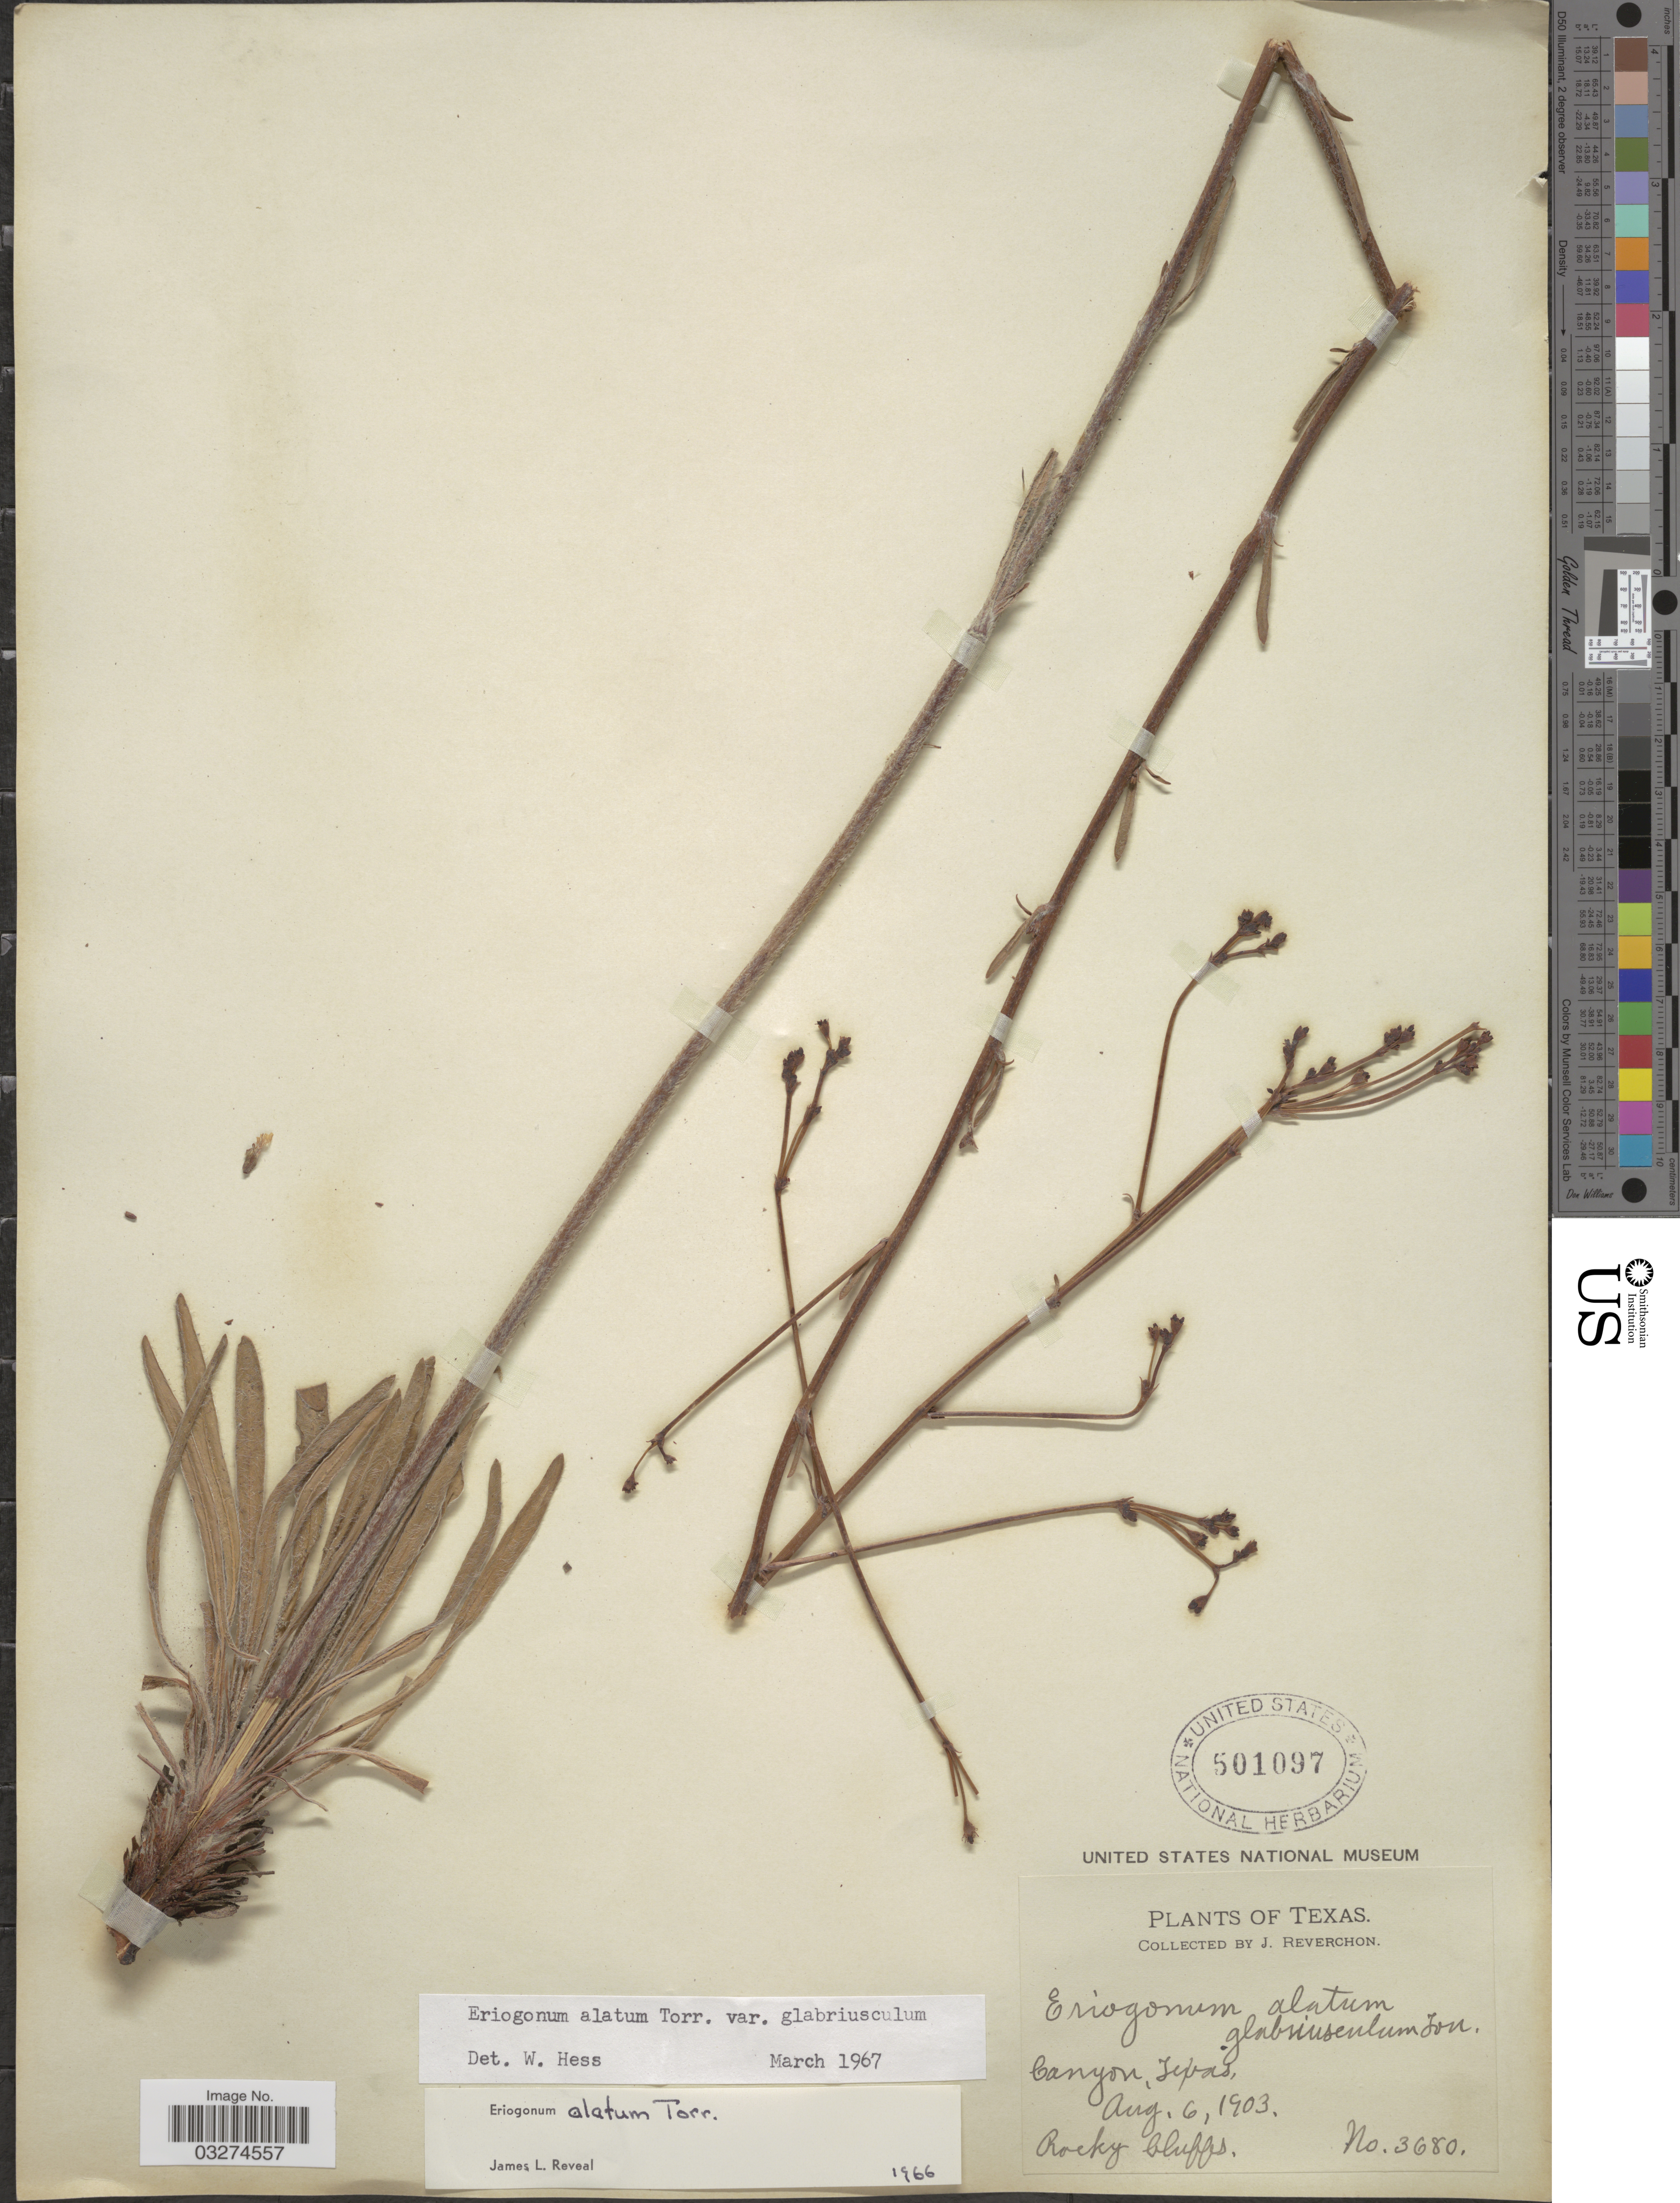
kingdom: Plantae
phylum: Tracheophyta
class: Magnoliopsida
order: Caryophyllales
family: Polygonaceae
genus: Eriogonum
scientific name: Eriogonum alatum var. glabriusculum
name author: Torr.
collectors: J. Reverchon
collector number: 3680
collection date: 1903-08-06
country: United States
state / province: Texas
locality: Canyon. Rocky bluffs.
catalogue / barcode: US 501097